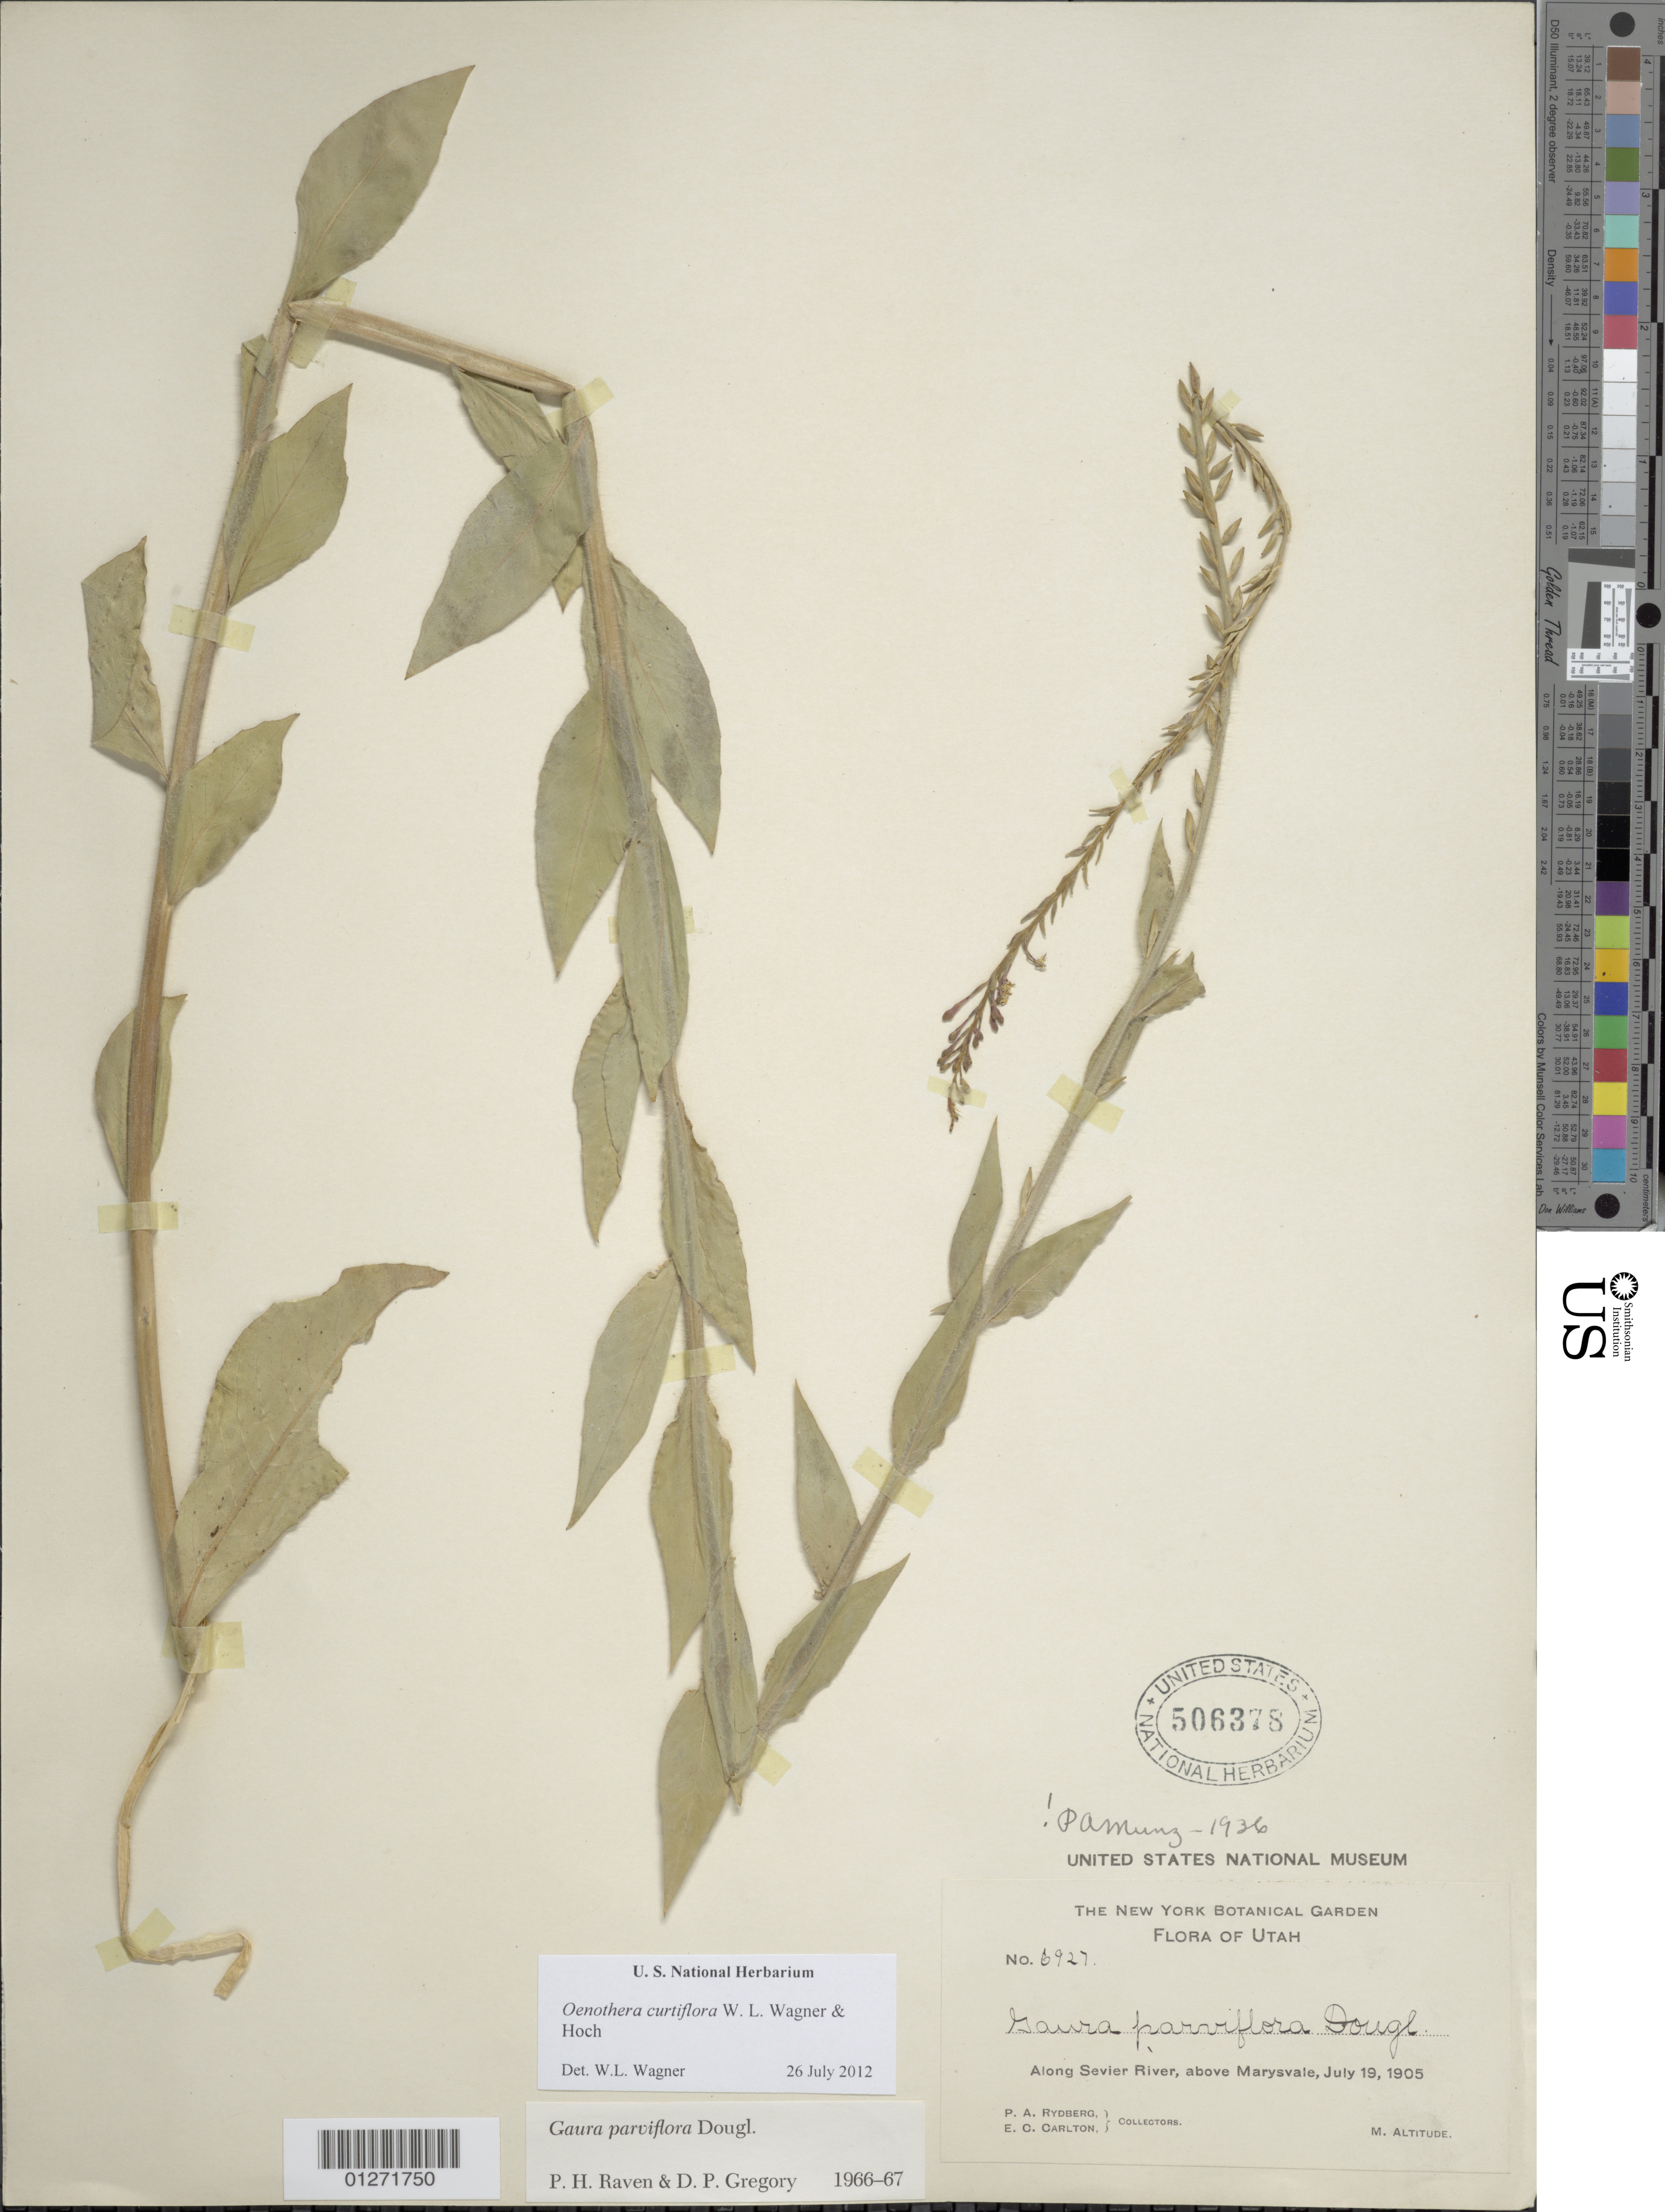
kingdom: Plantae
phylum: Tracheophyta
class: Magnoliopsida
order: Myrtales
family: Onagraceae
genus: Oenothera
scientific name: Oenothera curtiflora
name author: W.L. Wagner & Hoch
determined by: Wagner, W. L., (BOT), Smithsonian Institution - National Museum of Natural History (UNITED STATES)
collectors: P. A. Rydberg & E. Carlton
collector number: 6927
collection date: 1905-07-19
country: United States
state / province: Utah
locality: Along Sevier River, above Marysvale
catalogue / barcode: US 506378